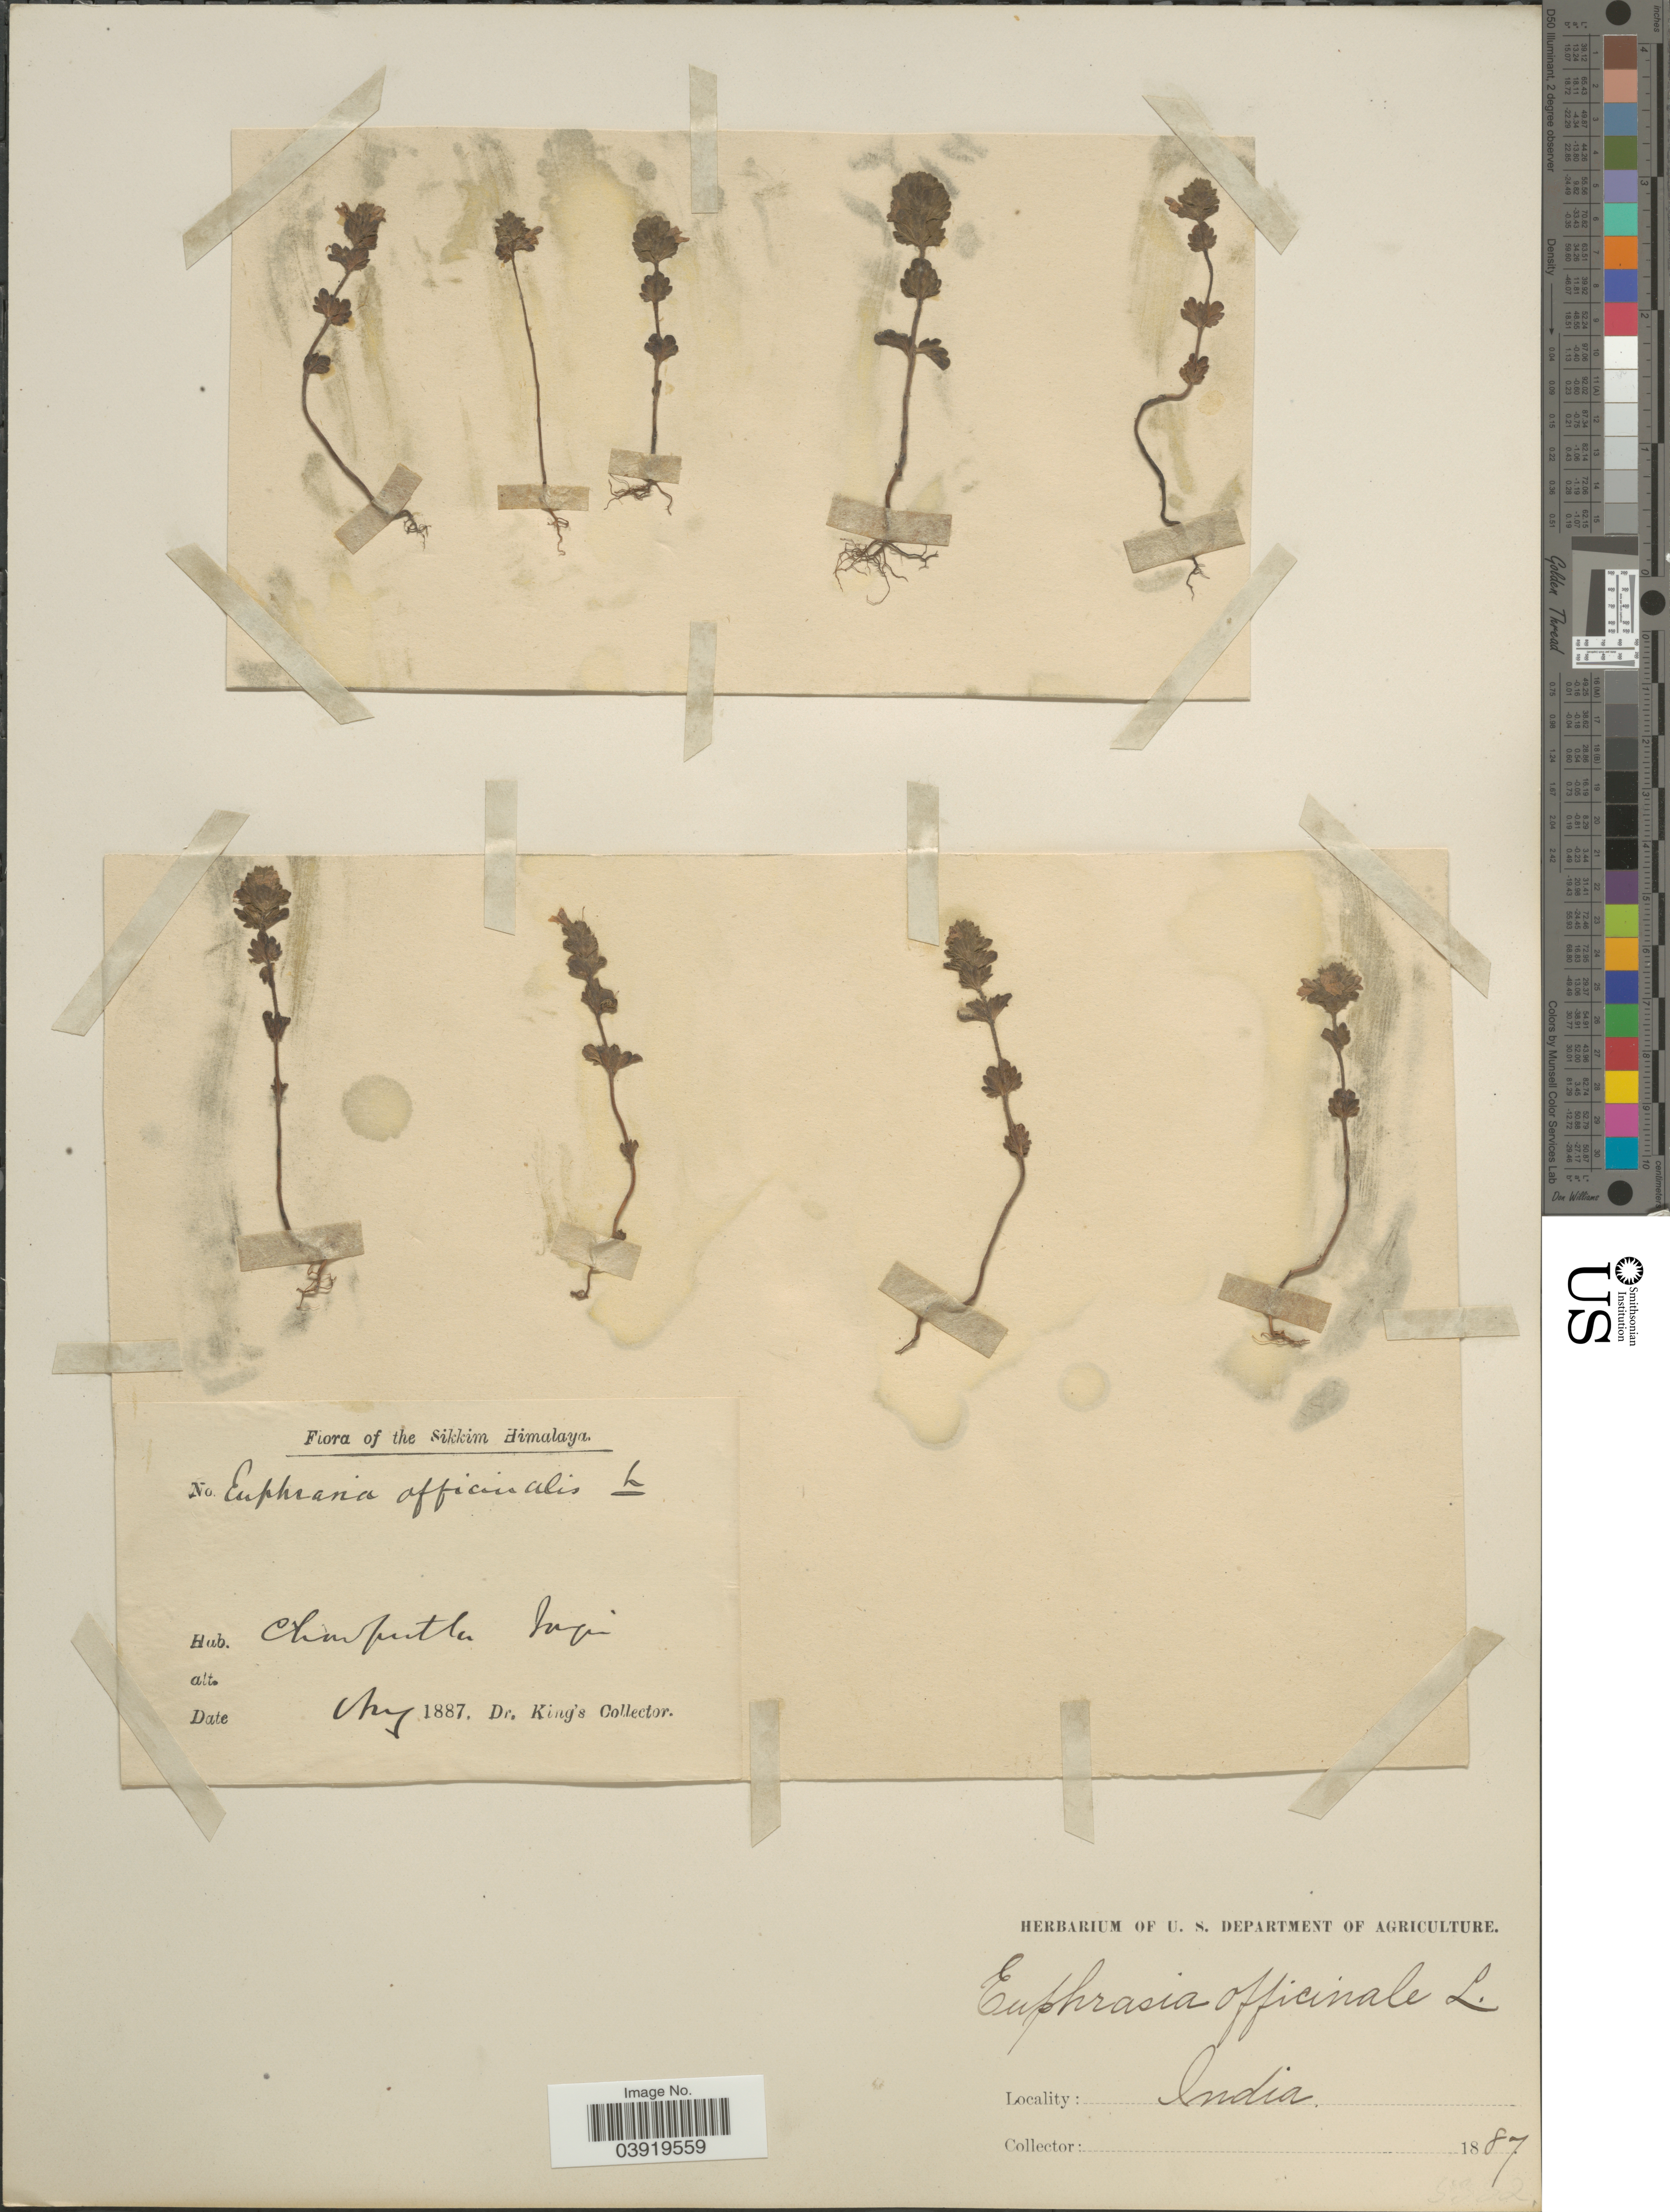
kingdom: Plantae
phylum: Tracheophyta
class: Magnoliopsida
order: Lamiales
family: Orobanchaceae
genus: Euphrasia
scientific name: Euphrasia officinalis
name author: L.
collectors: Dr. King's collector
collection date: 1887-08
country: India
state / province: Sikkim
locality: The Sikkim Himalaya. Chanputla.